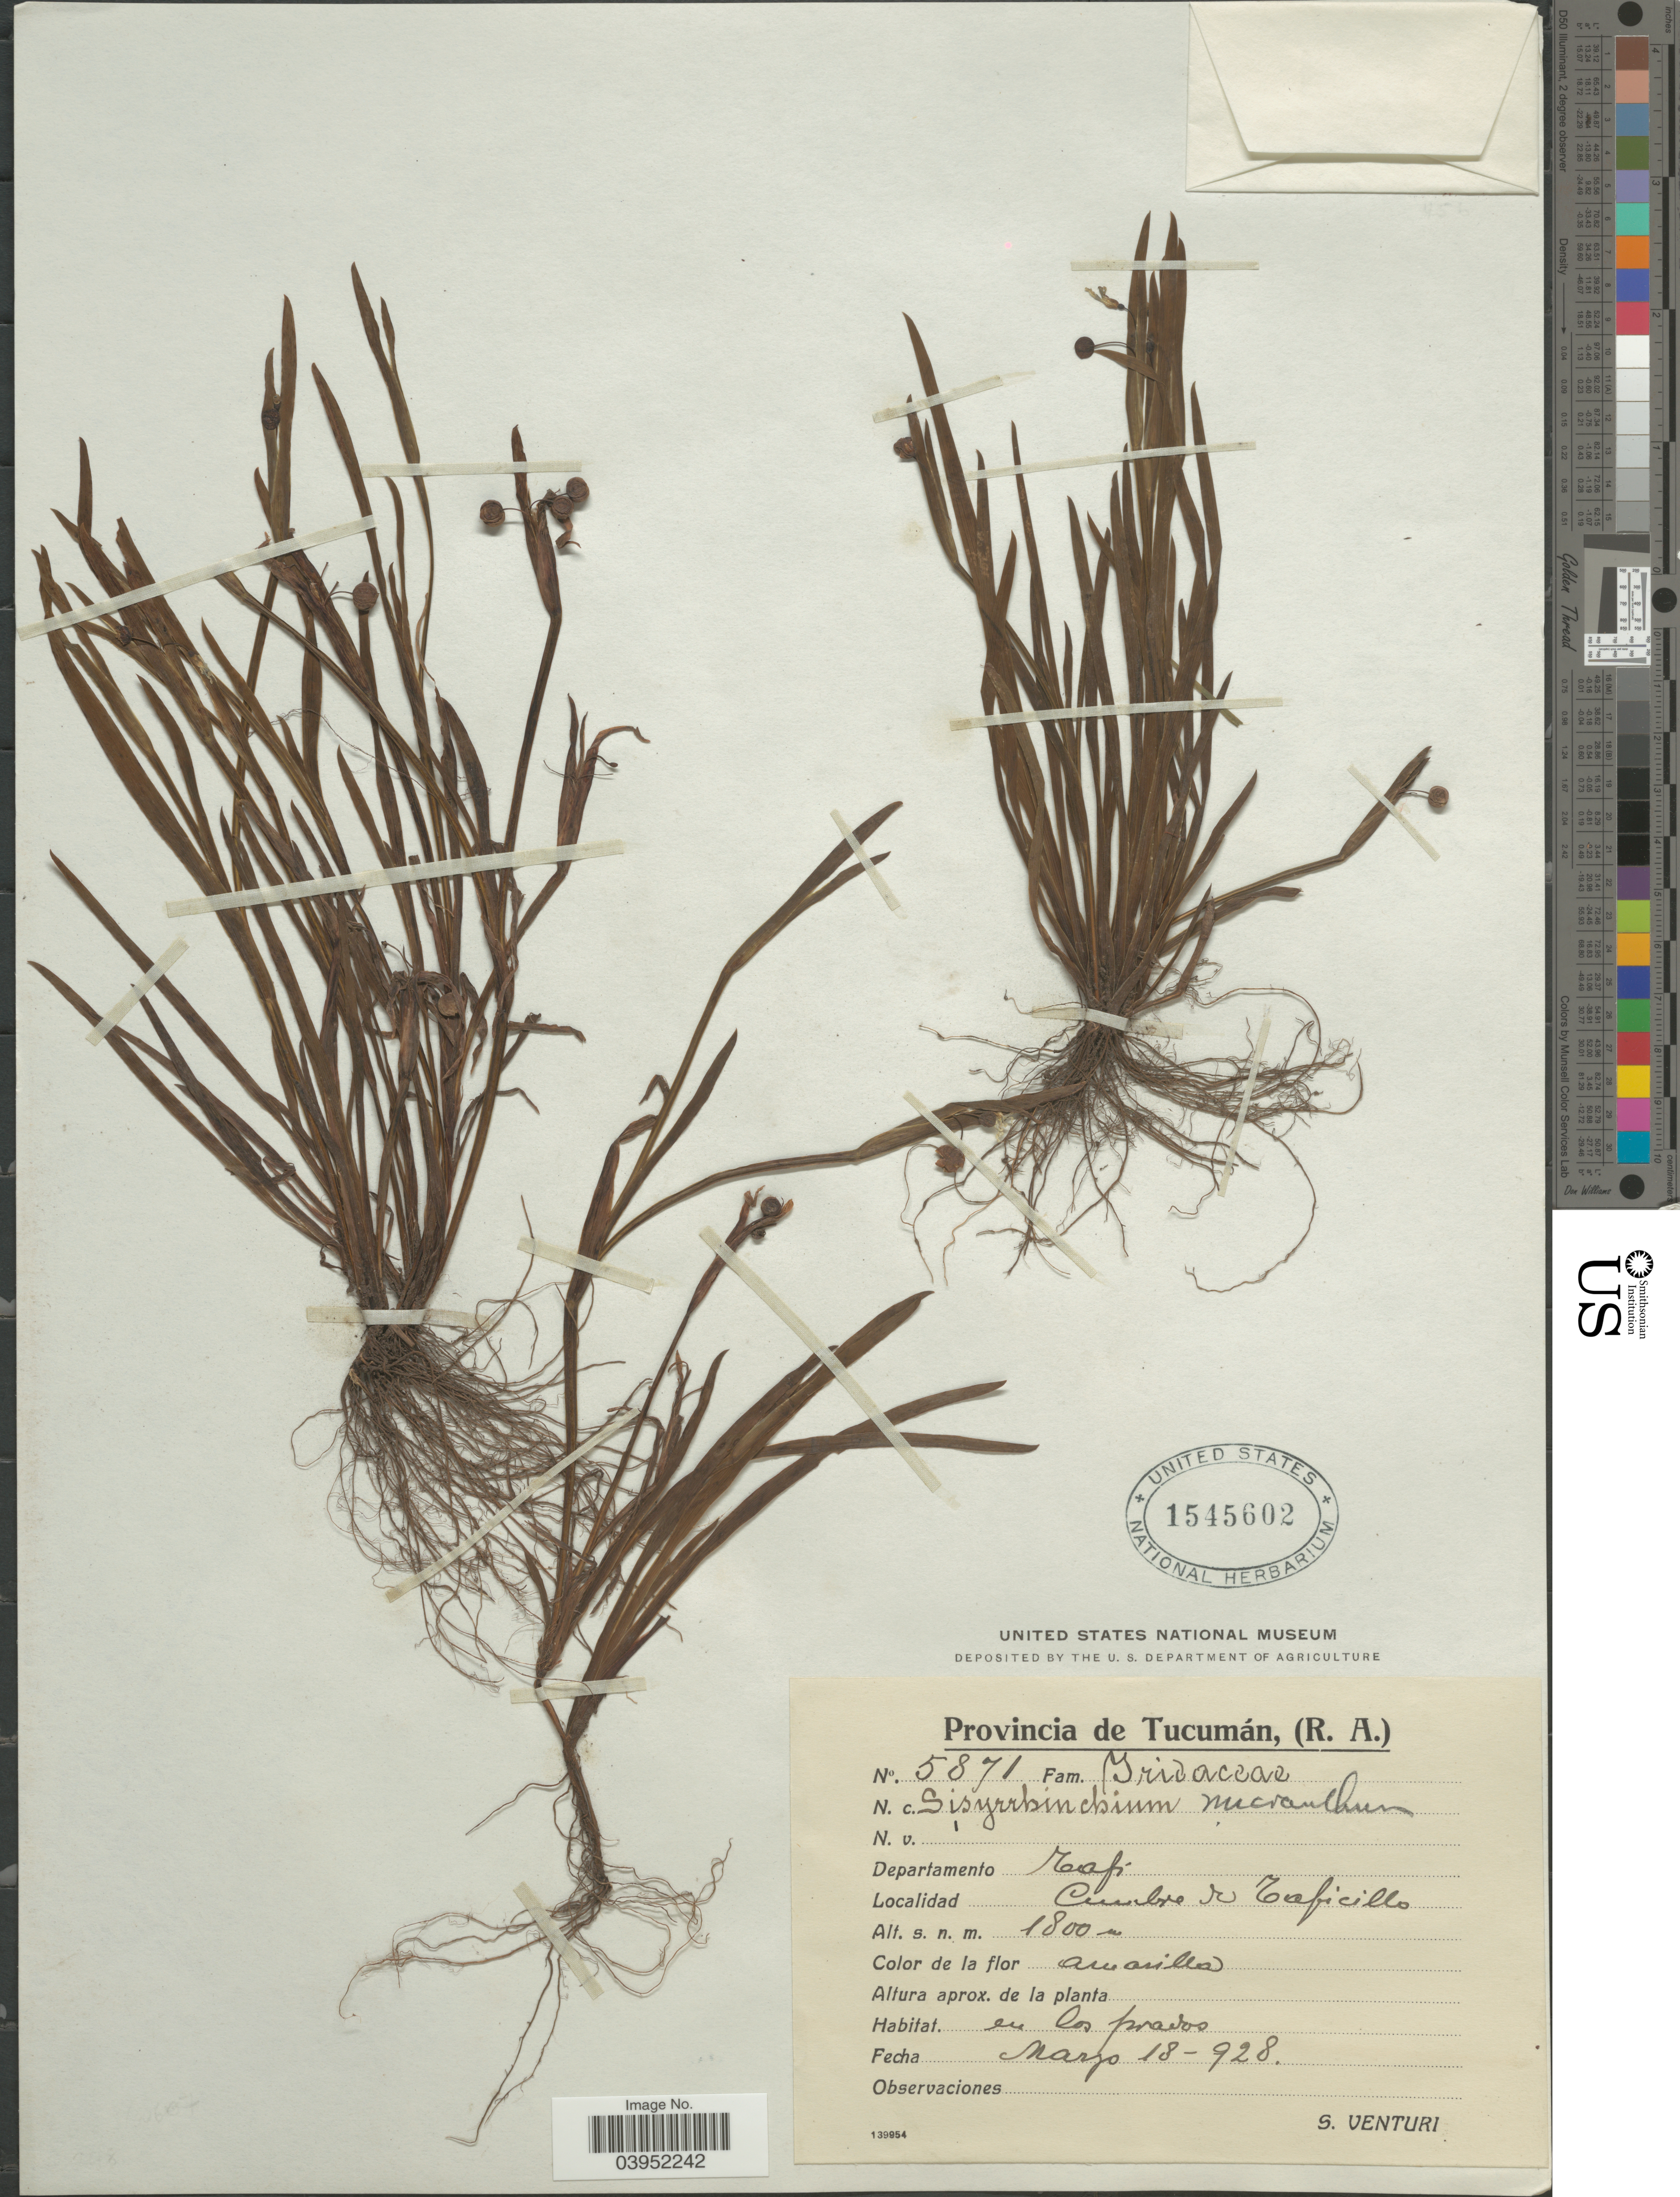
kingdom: Plantae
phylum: Tracheophyta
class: Liliopsida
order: Asparagales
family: Iridaceae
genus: Sisyrinchium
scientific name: Sisyrinchium micranthum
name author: Cav.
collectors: S. Venturi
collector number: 5871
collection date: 1928-03-18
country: Argentina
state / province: Tucuman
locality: Departamento Tafí. Cumbre de Taficillo.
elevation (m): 1800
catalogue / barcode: US 1545602